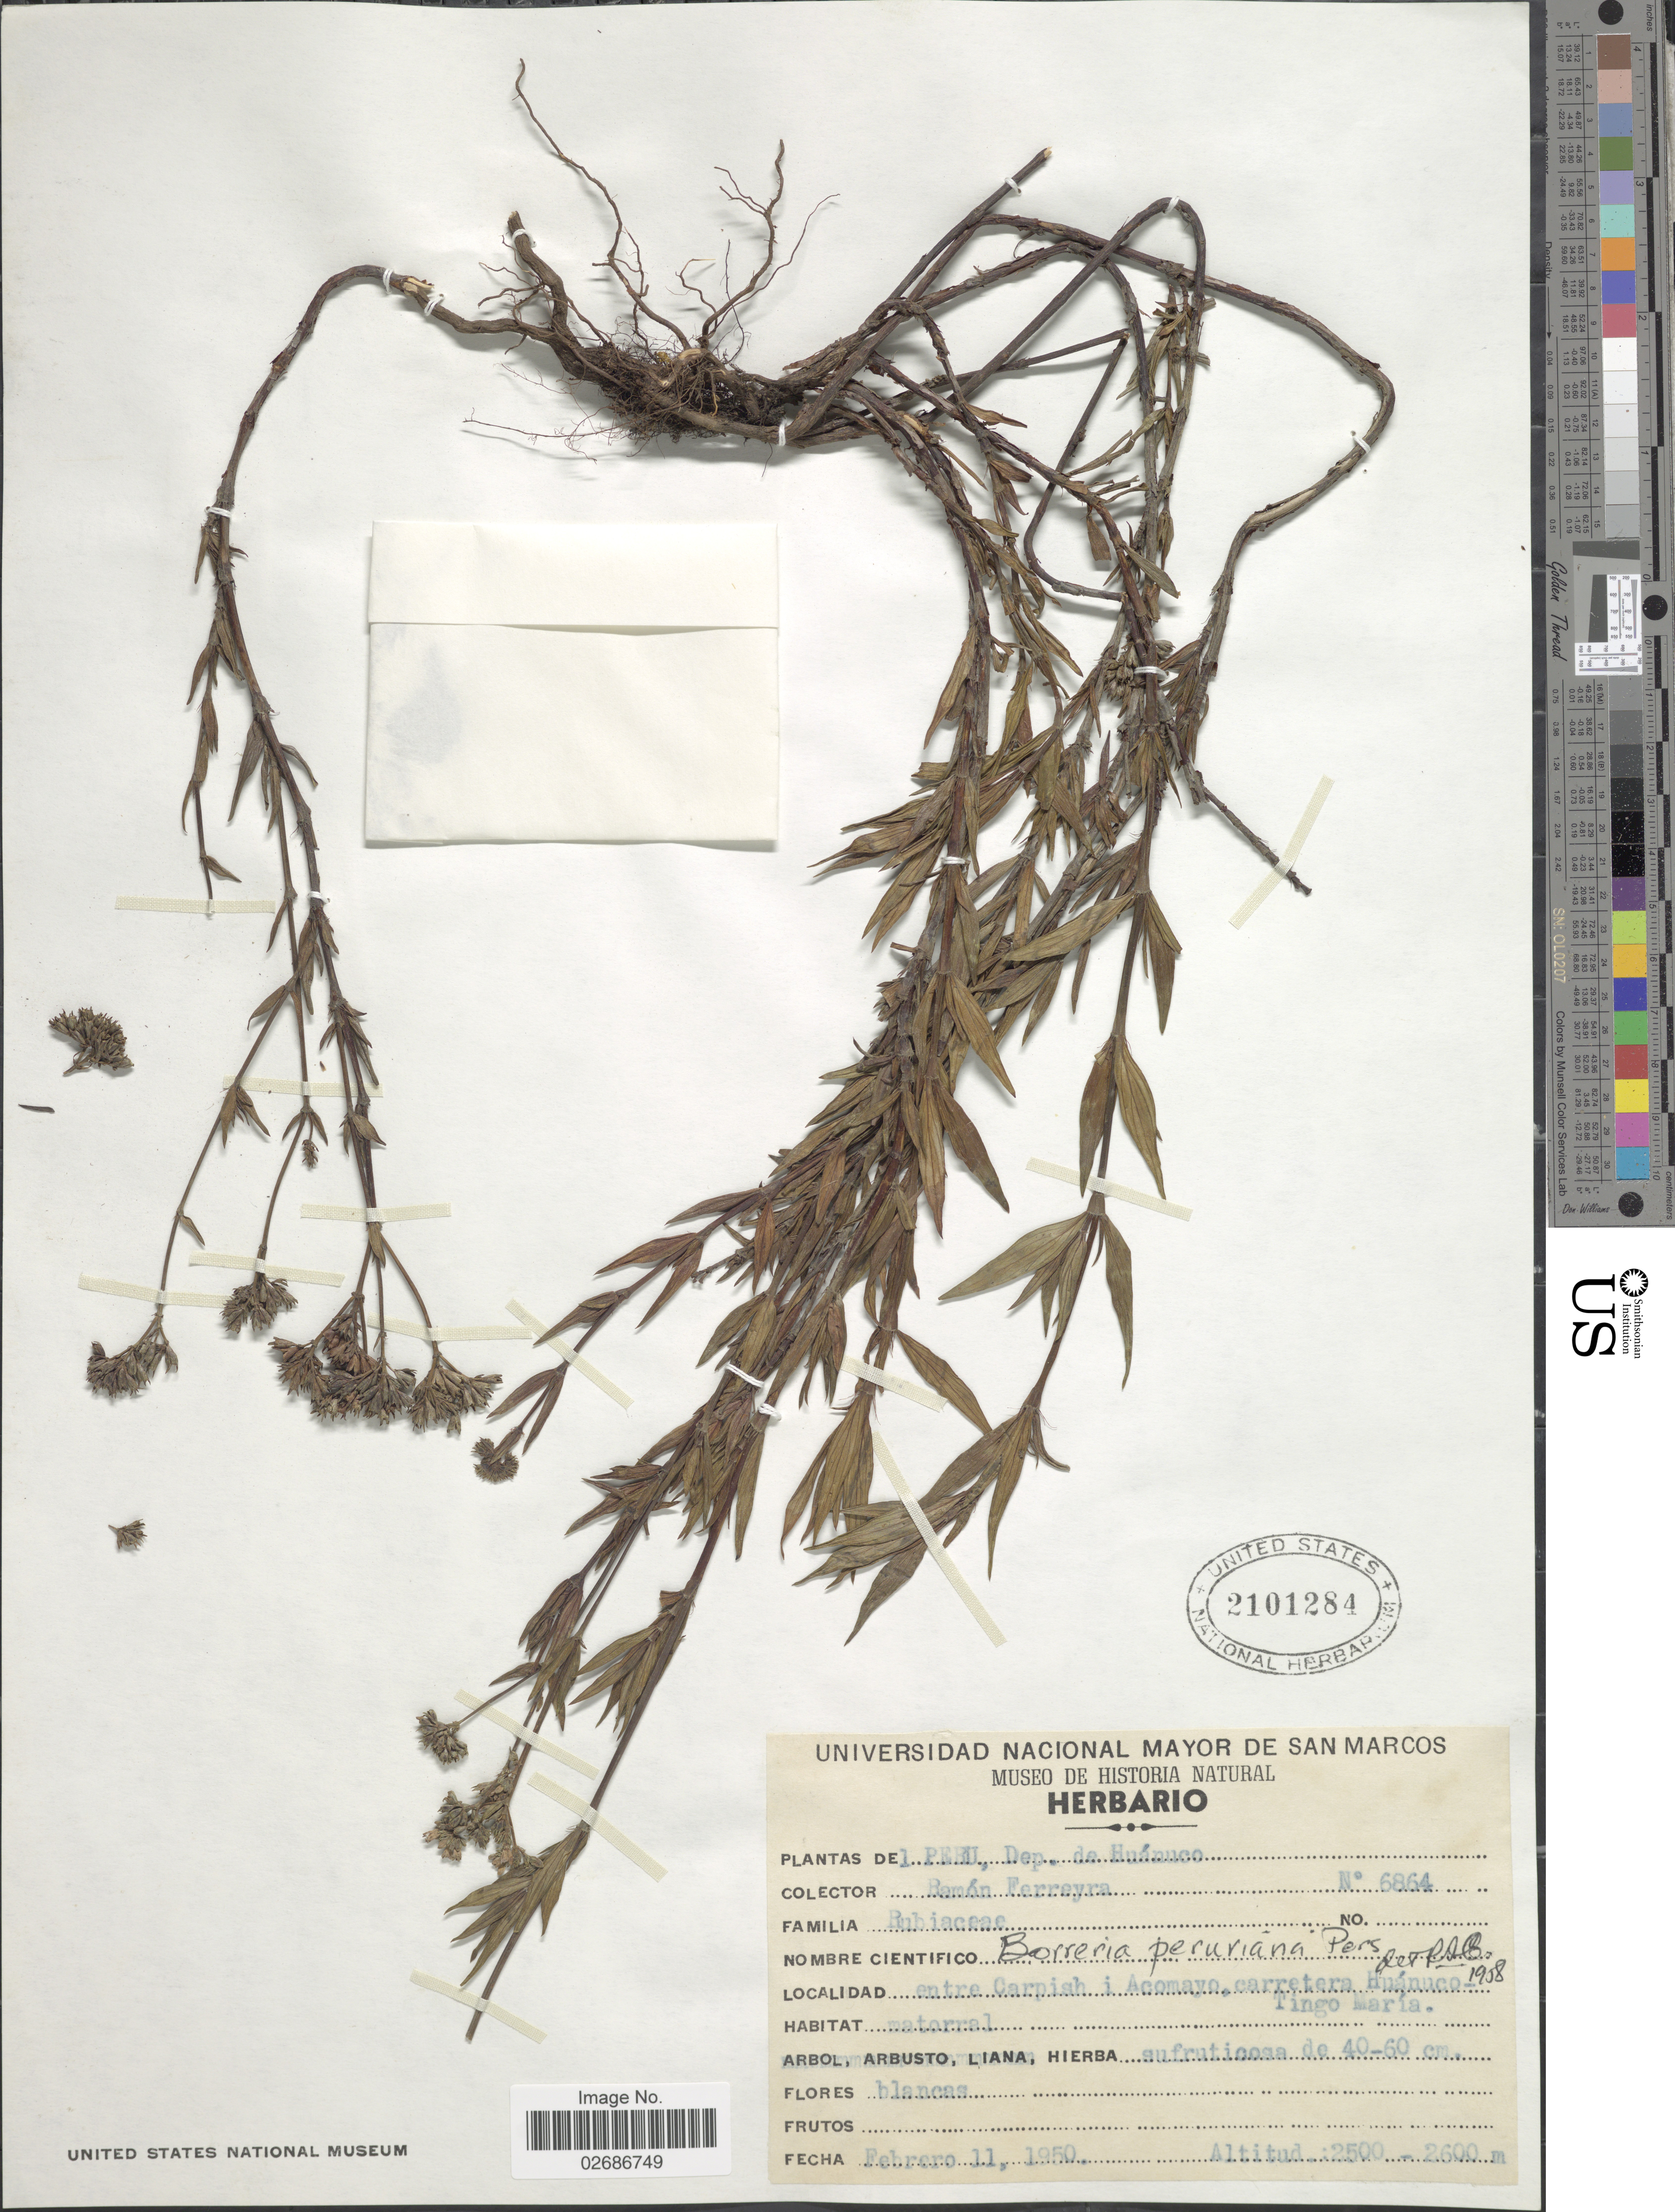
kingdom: Plantae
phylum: Tracheophyta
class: Magnoliopsida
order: Gentianales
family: Rubiaceae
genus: Borreria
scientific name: Borreria peruviana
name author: (Pers.) L.B. Sm. & Downs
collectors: R. A. Ferreyra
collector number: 6864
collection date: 1950-02-11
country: Peru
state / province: Huánuco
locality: Entre Carpish i Acomayo, carretera Huanuco-Tingo Maria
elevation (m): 2500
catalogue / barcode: US 2101284